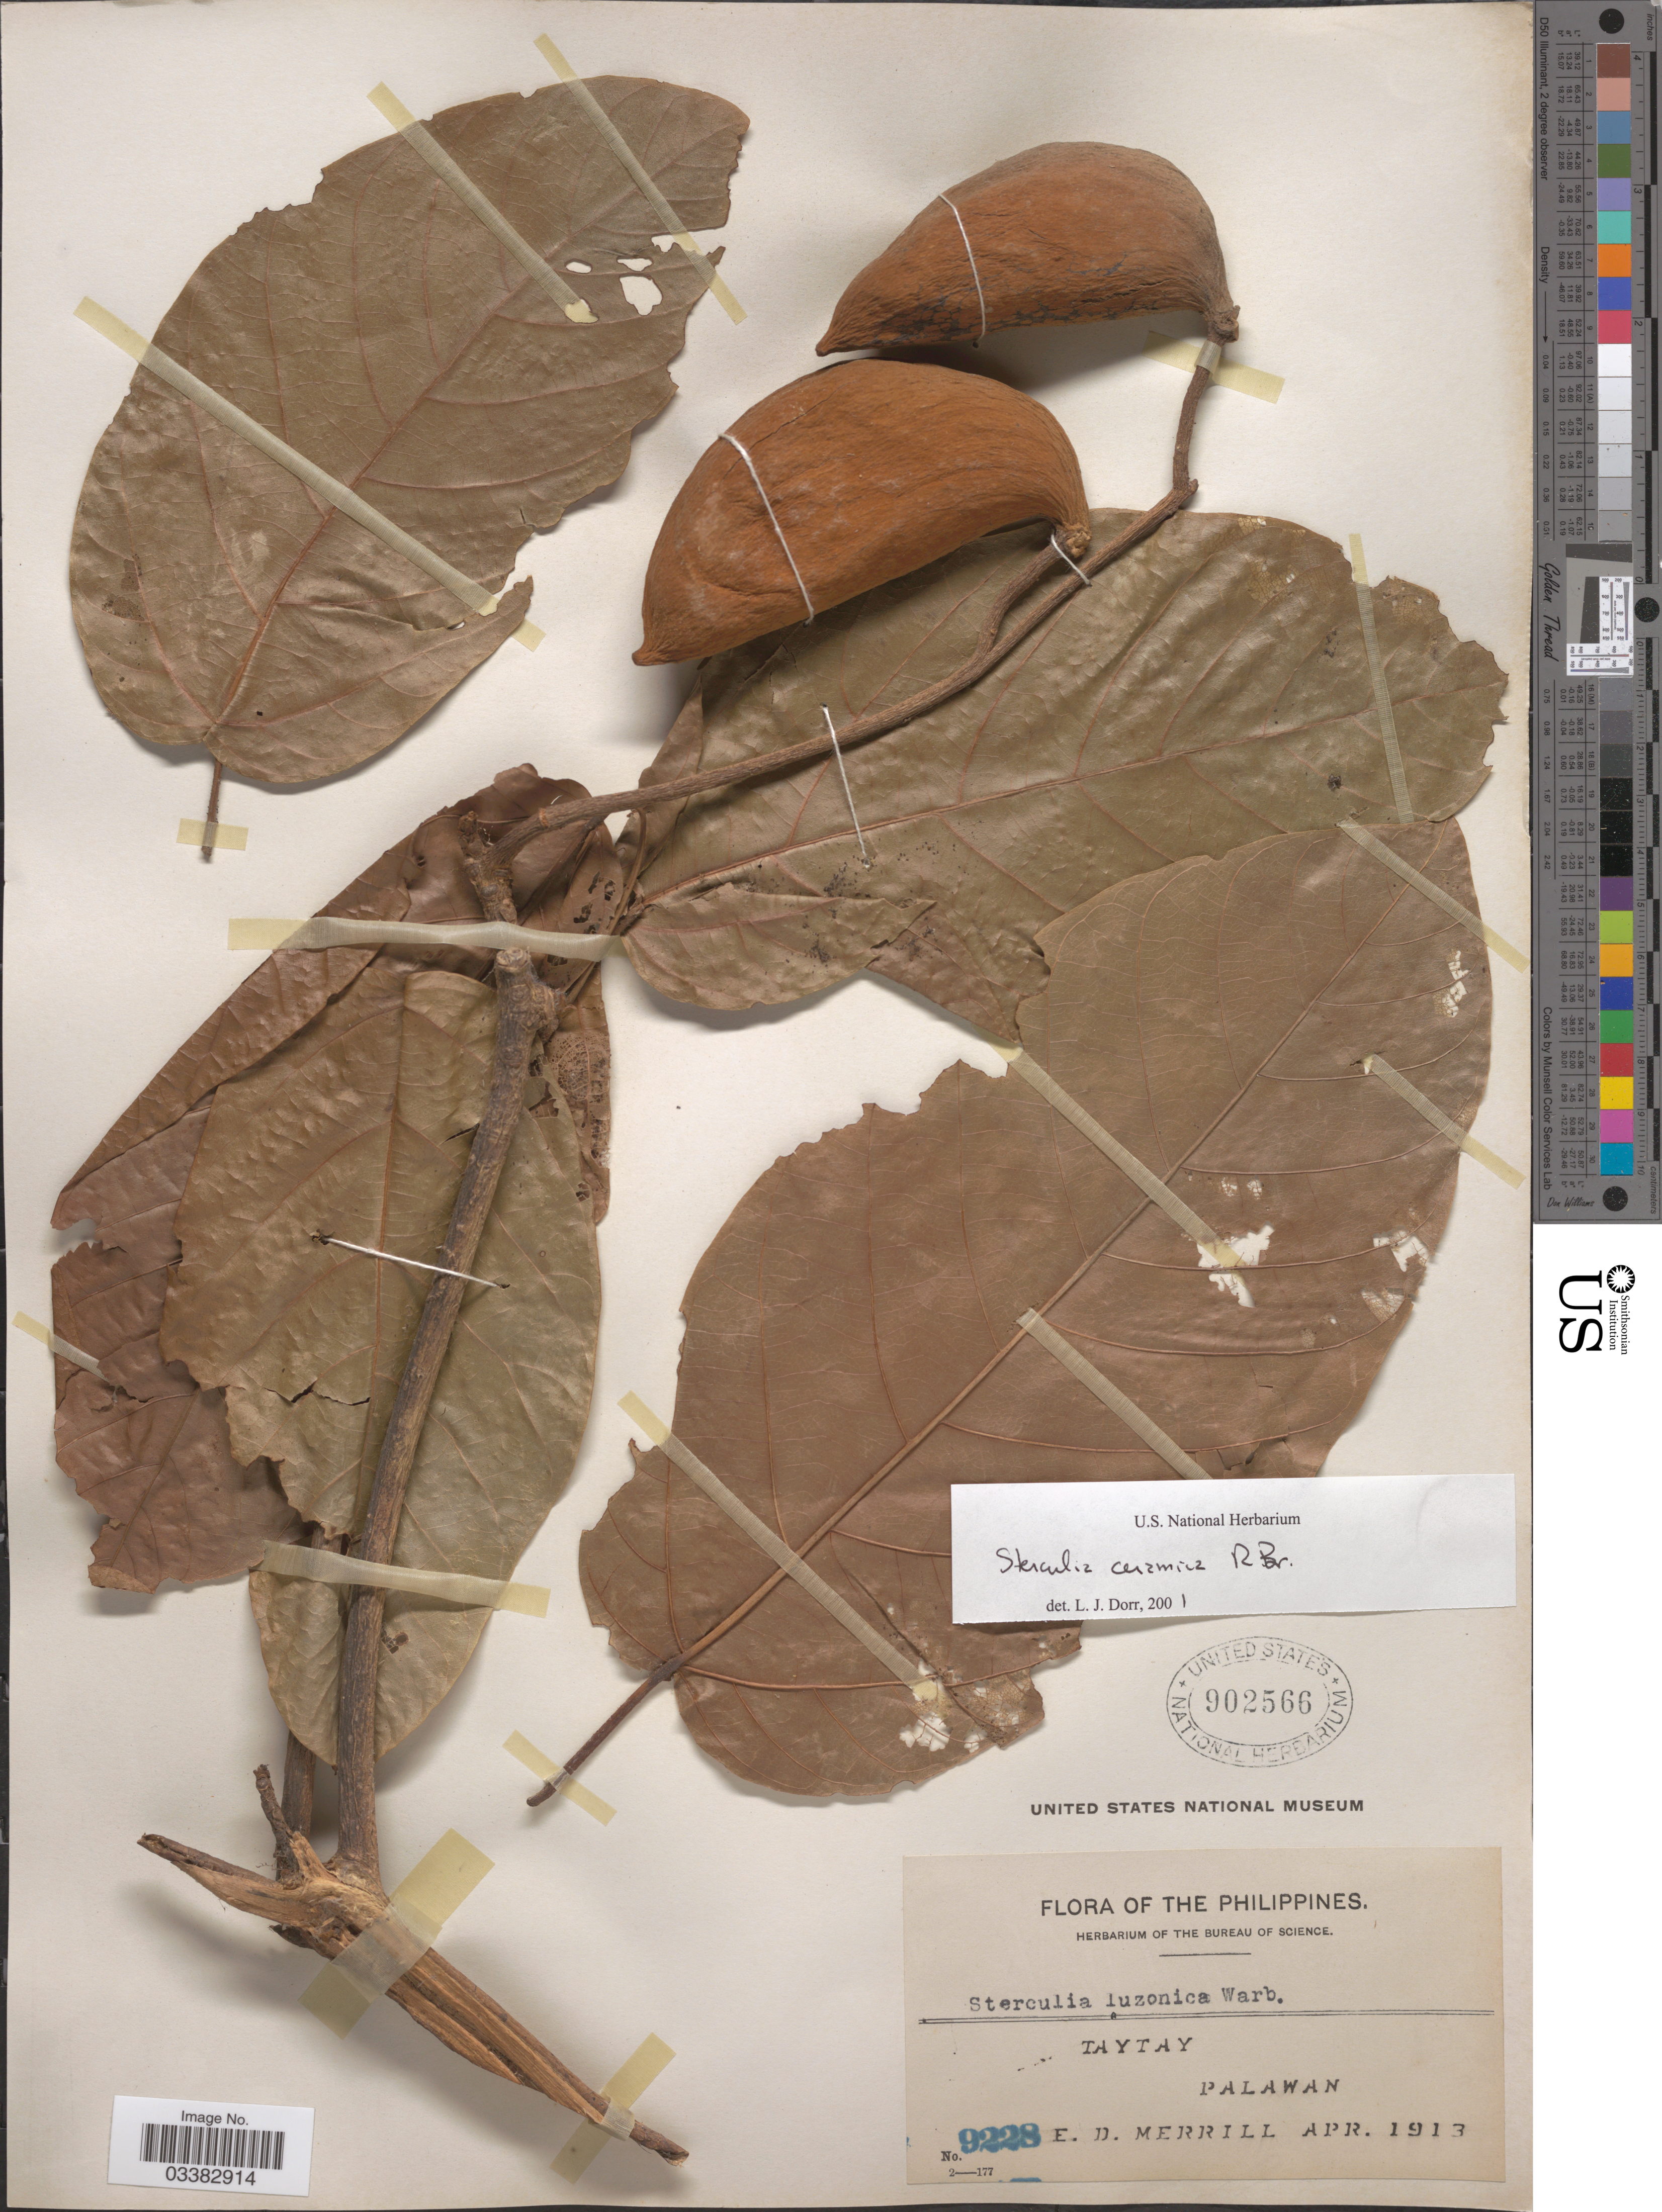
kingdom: Plantae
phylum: Tracheophyta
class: Magnoliopsida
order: Malvales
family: Malvaceae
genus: Sterculia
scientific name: Sterculia ceramica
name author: R. Br.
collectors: E. D. Merrill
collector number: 9228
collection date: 1913-04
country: Philippines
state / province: Mimaropa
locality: Taytay. Palawan.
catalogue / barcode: US 902566